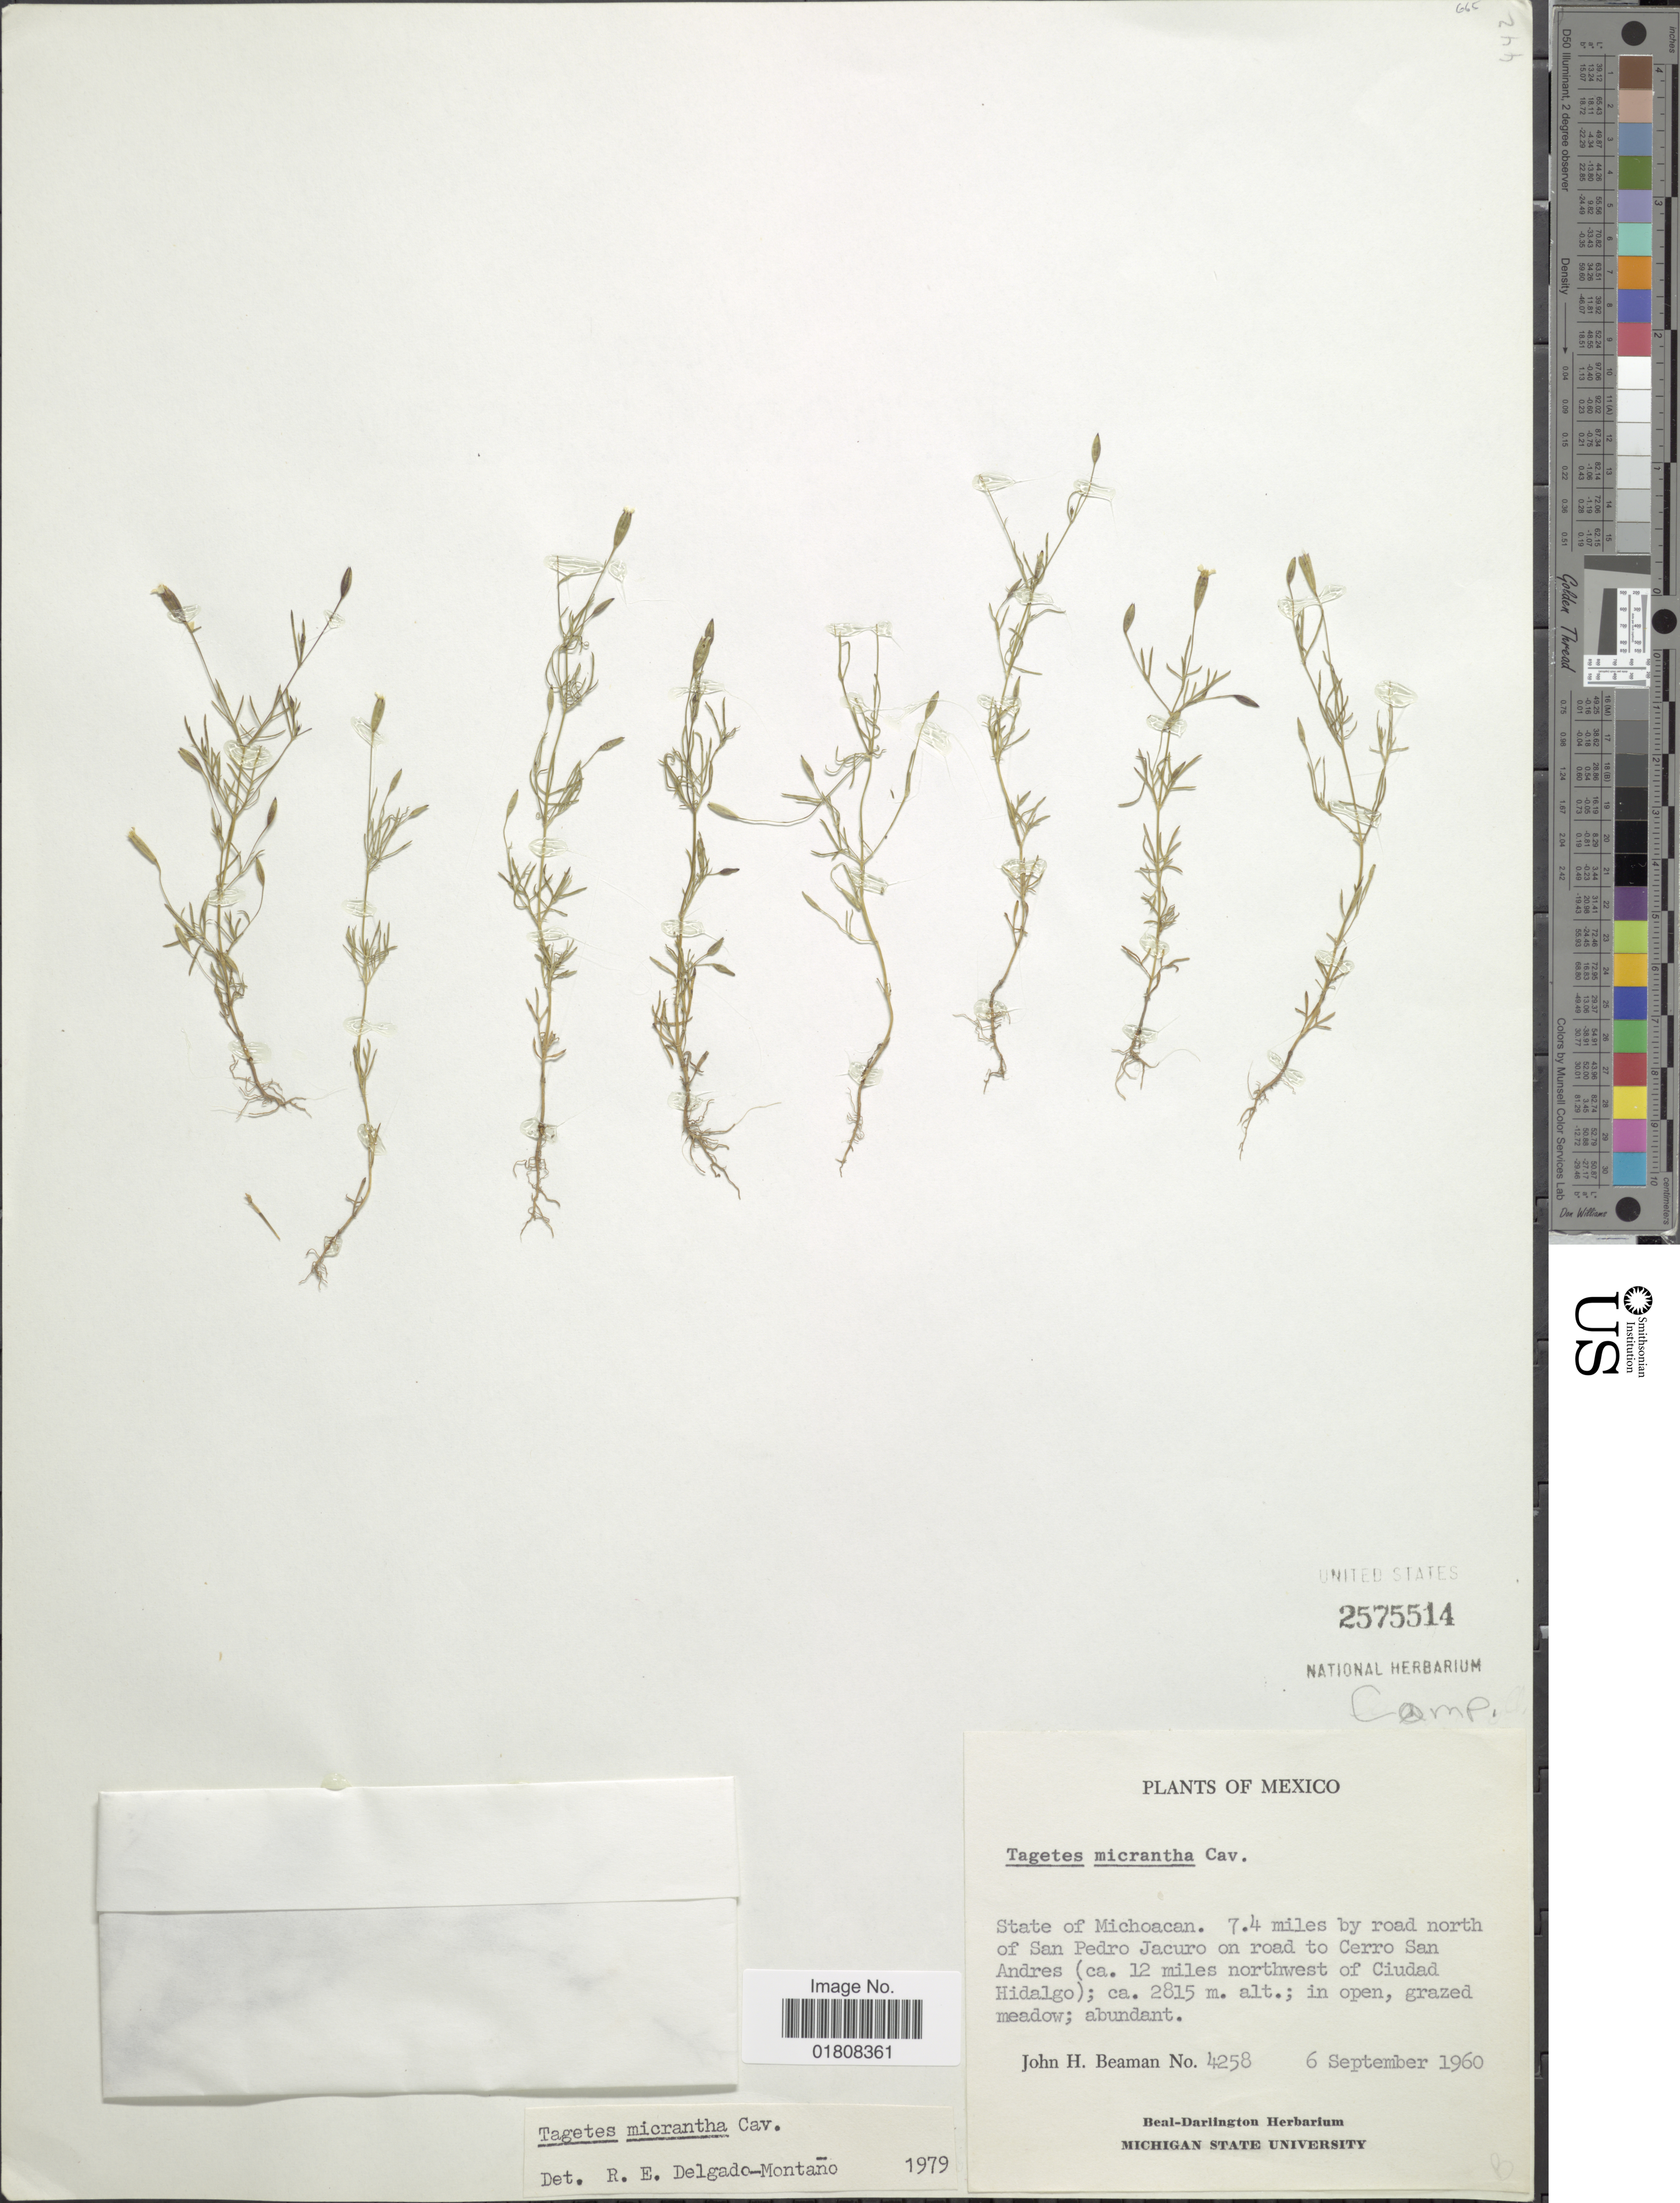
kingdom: Plantae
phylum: Tracheophyta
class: Magnoliopsida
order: Asterales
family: Asteraceae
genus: Tagetes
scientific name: Tagetes micrantha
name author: Cav.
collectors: J. H. Beaman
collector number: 4258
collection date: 1960-09-06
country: Mexico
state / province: Michoacán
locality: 7.4 miles by road north of San Pedro Jacuro on road to Cerro San Andres (ca 12 miles northwest of Ciudad Hidalgo)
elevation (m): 2815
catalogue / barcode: US 2575514